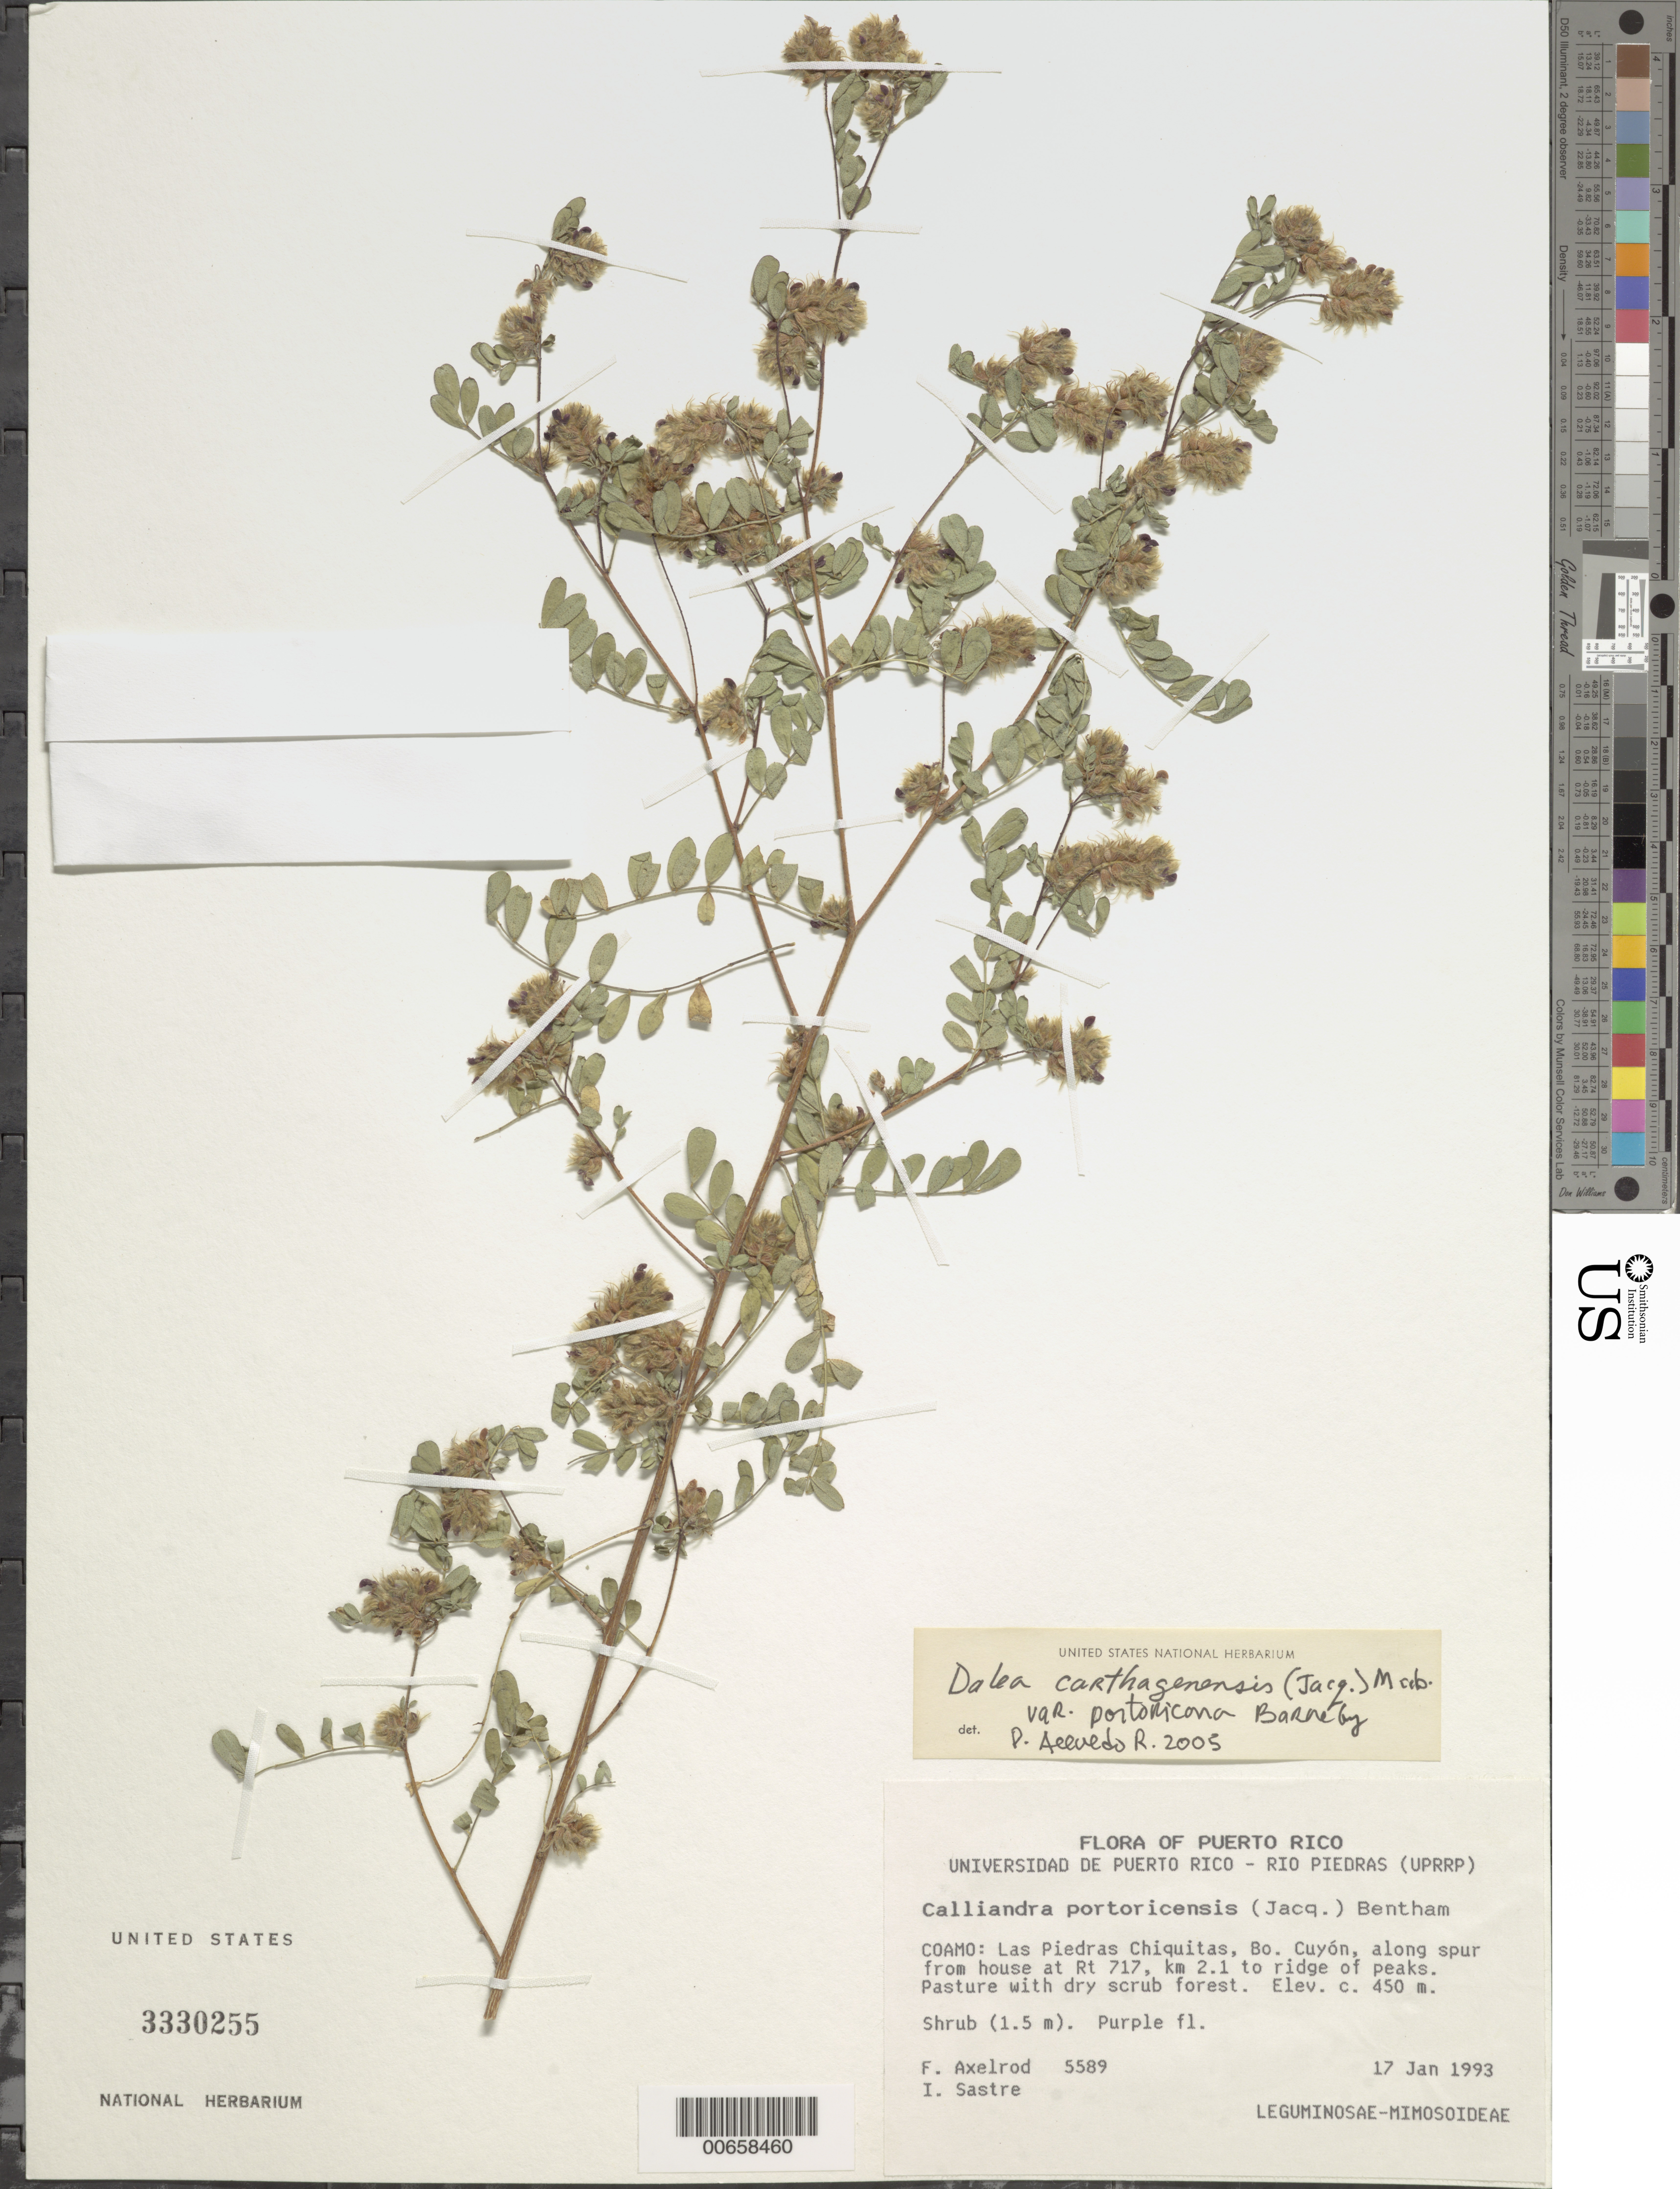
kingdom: Plantae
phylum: Tracheophyta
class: Magnoliopsida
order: Fabales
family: Fabaceae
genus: Dalea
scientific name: Dalea carthagenensis var. portoricana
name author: Barneby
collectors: F. S. Axelrod & I. Sastre-de Jesús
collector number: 5589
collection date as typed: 17 Jan 1993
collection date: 1993-01-17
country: Puerto Rico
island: Greater Antilles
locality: Coamo: Las Piedras Chiquitas, Bo. Cuyon, along spur from house at Rt 717, km 2.1 to ridge of peaks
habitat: Pasture w/dry scrub forest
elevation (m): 450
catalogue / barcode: US 3330255